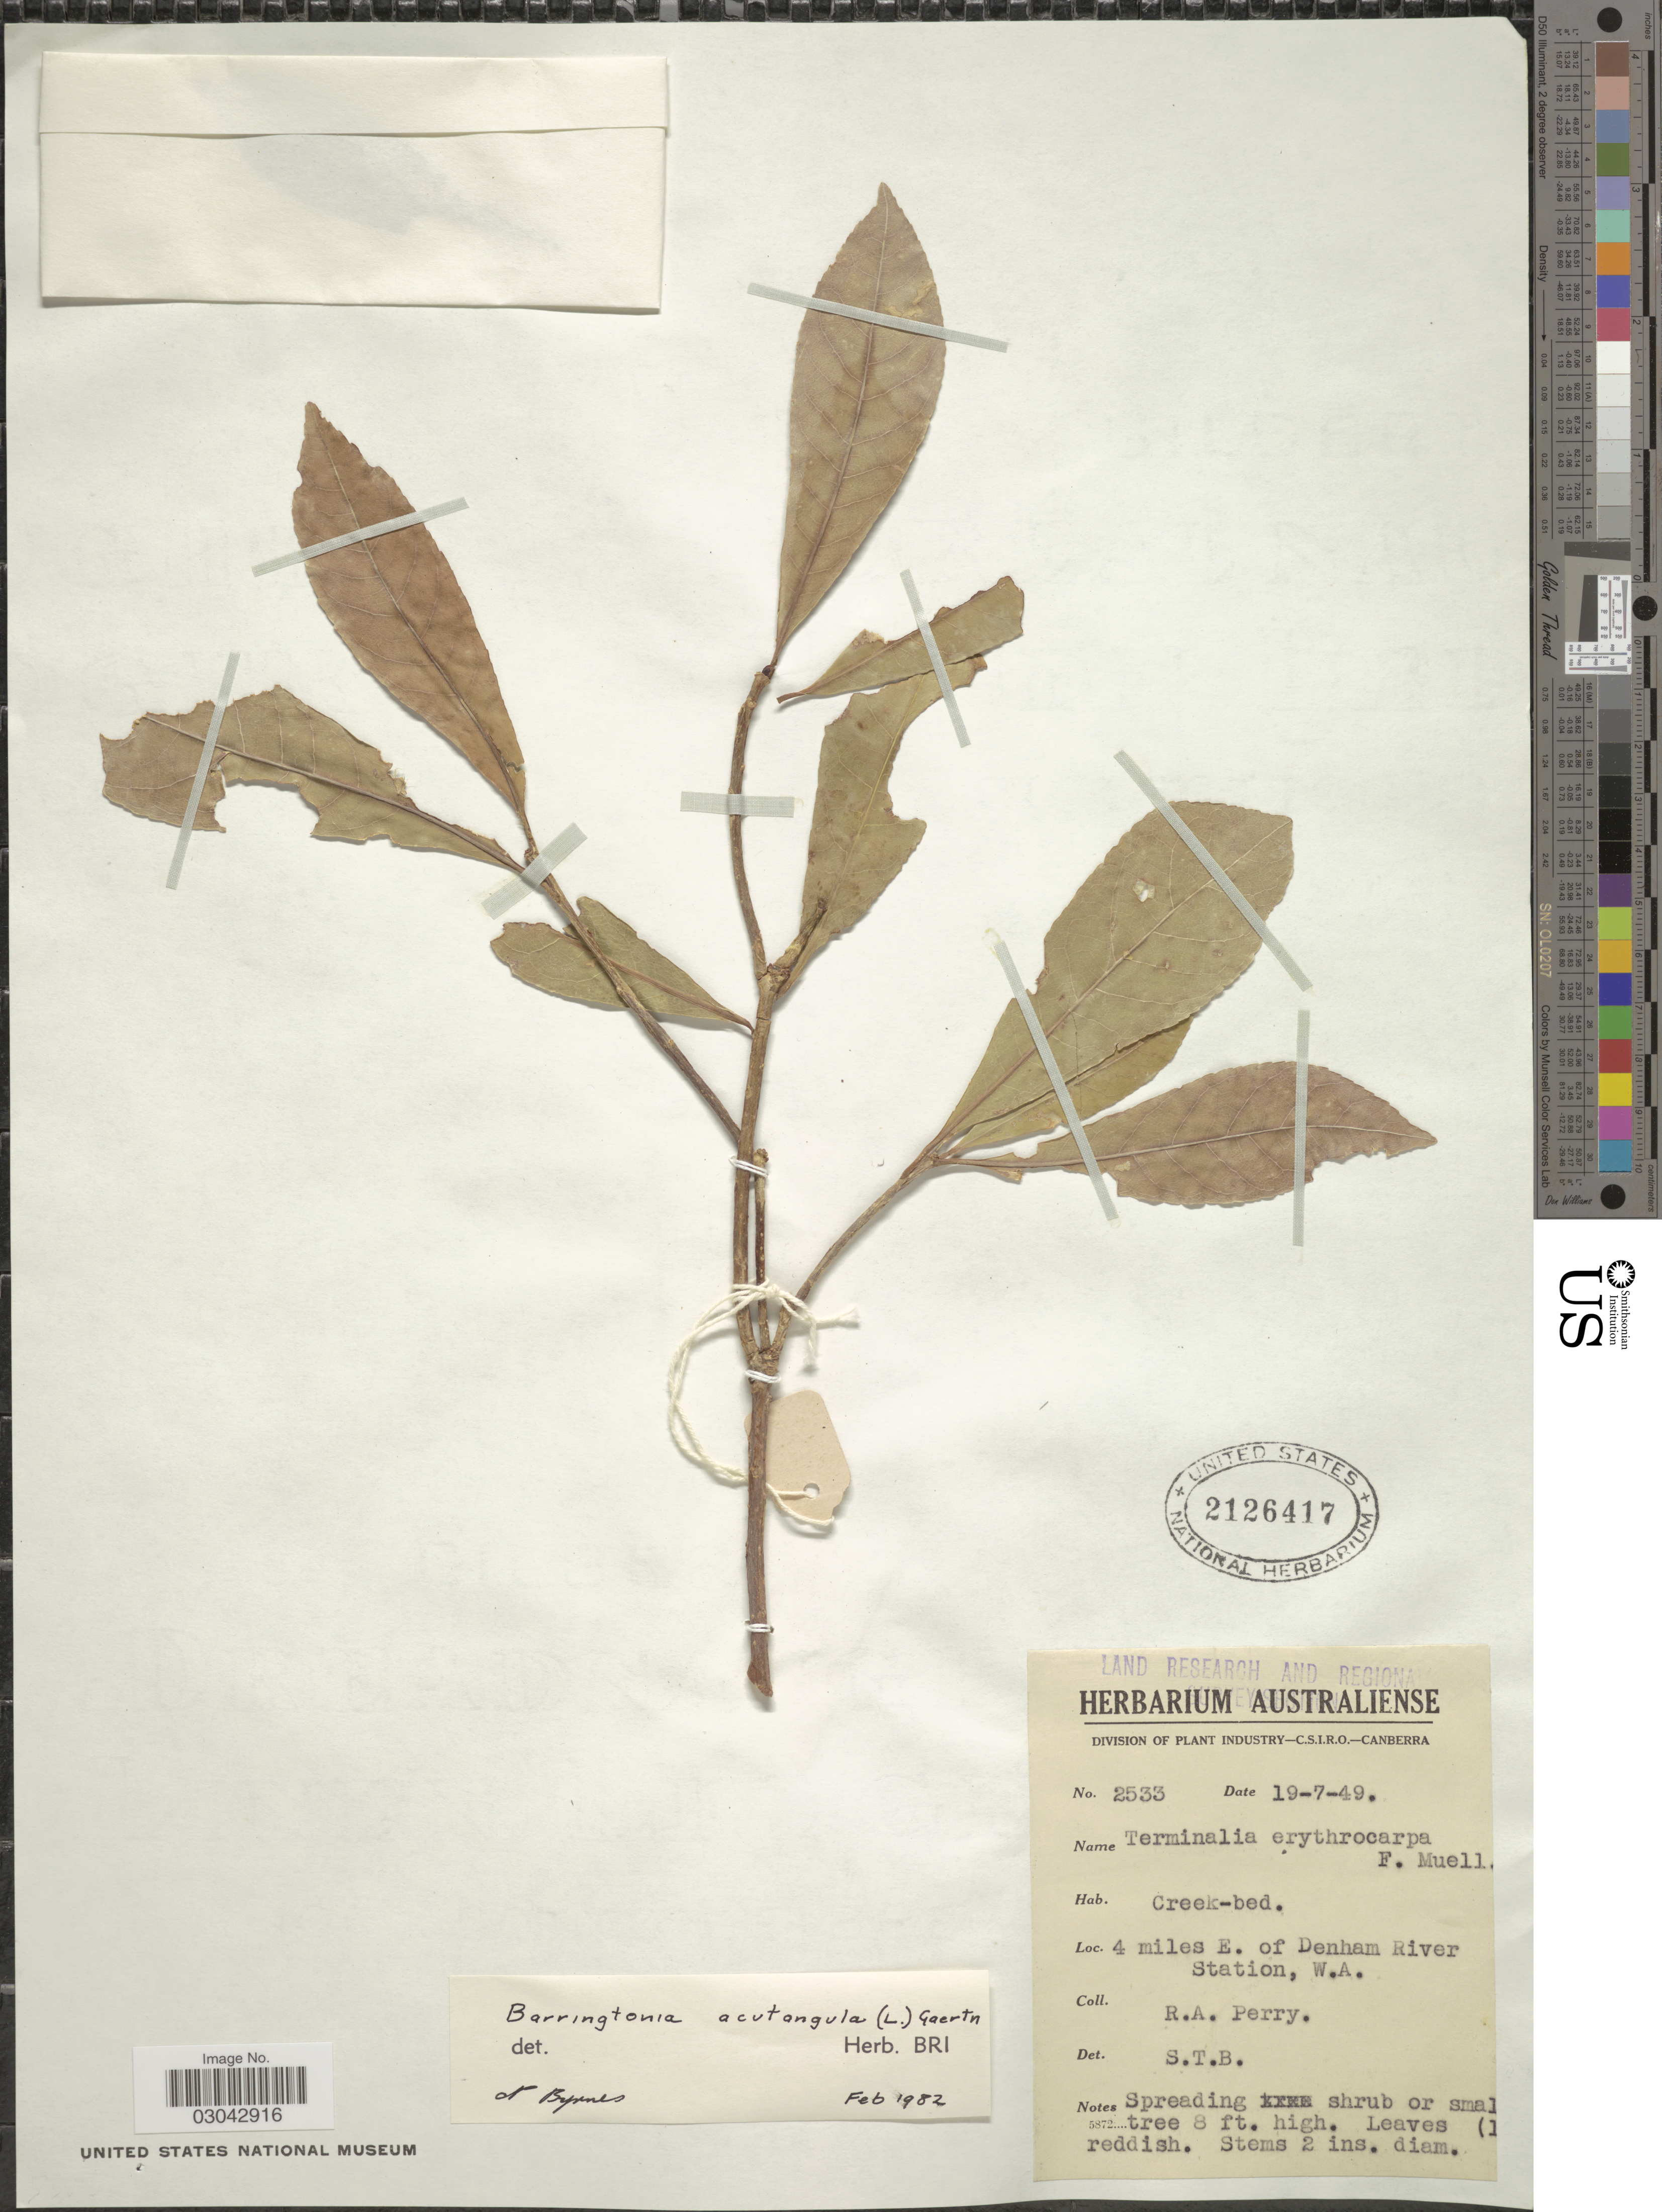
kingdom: Plantae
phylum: Tracheophyta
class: Magnoliopsida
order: Ericales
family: Lecythidaceae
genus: Barringtonia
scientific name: Barringtonia acutangula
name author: (L.) Gaertn.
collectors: Perry, R. A.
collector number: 2533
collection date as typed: Transcribed d/m/y: 19/7/49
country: Australia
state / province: Western Australia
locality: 4 miles E. of Denham River Station.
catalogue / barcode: US 2126417